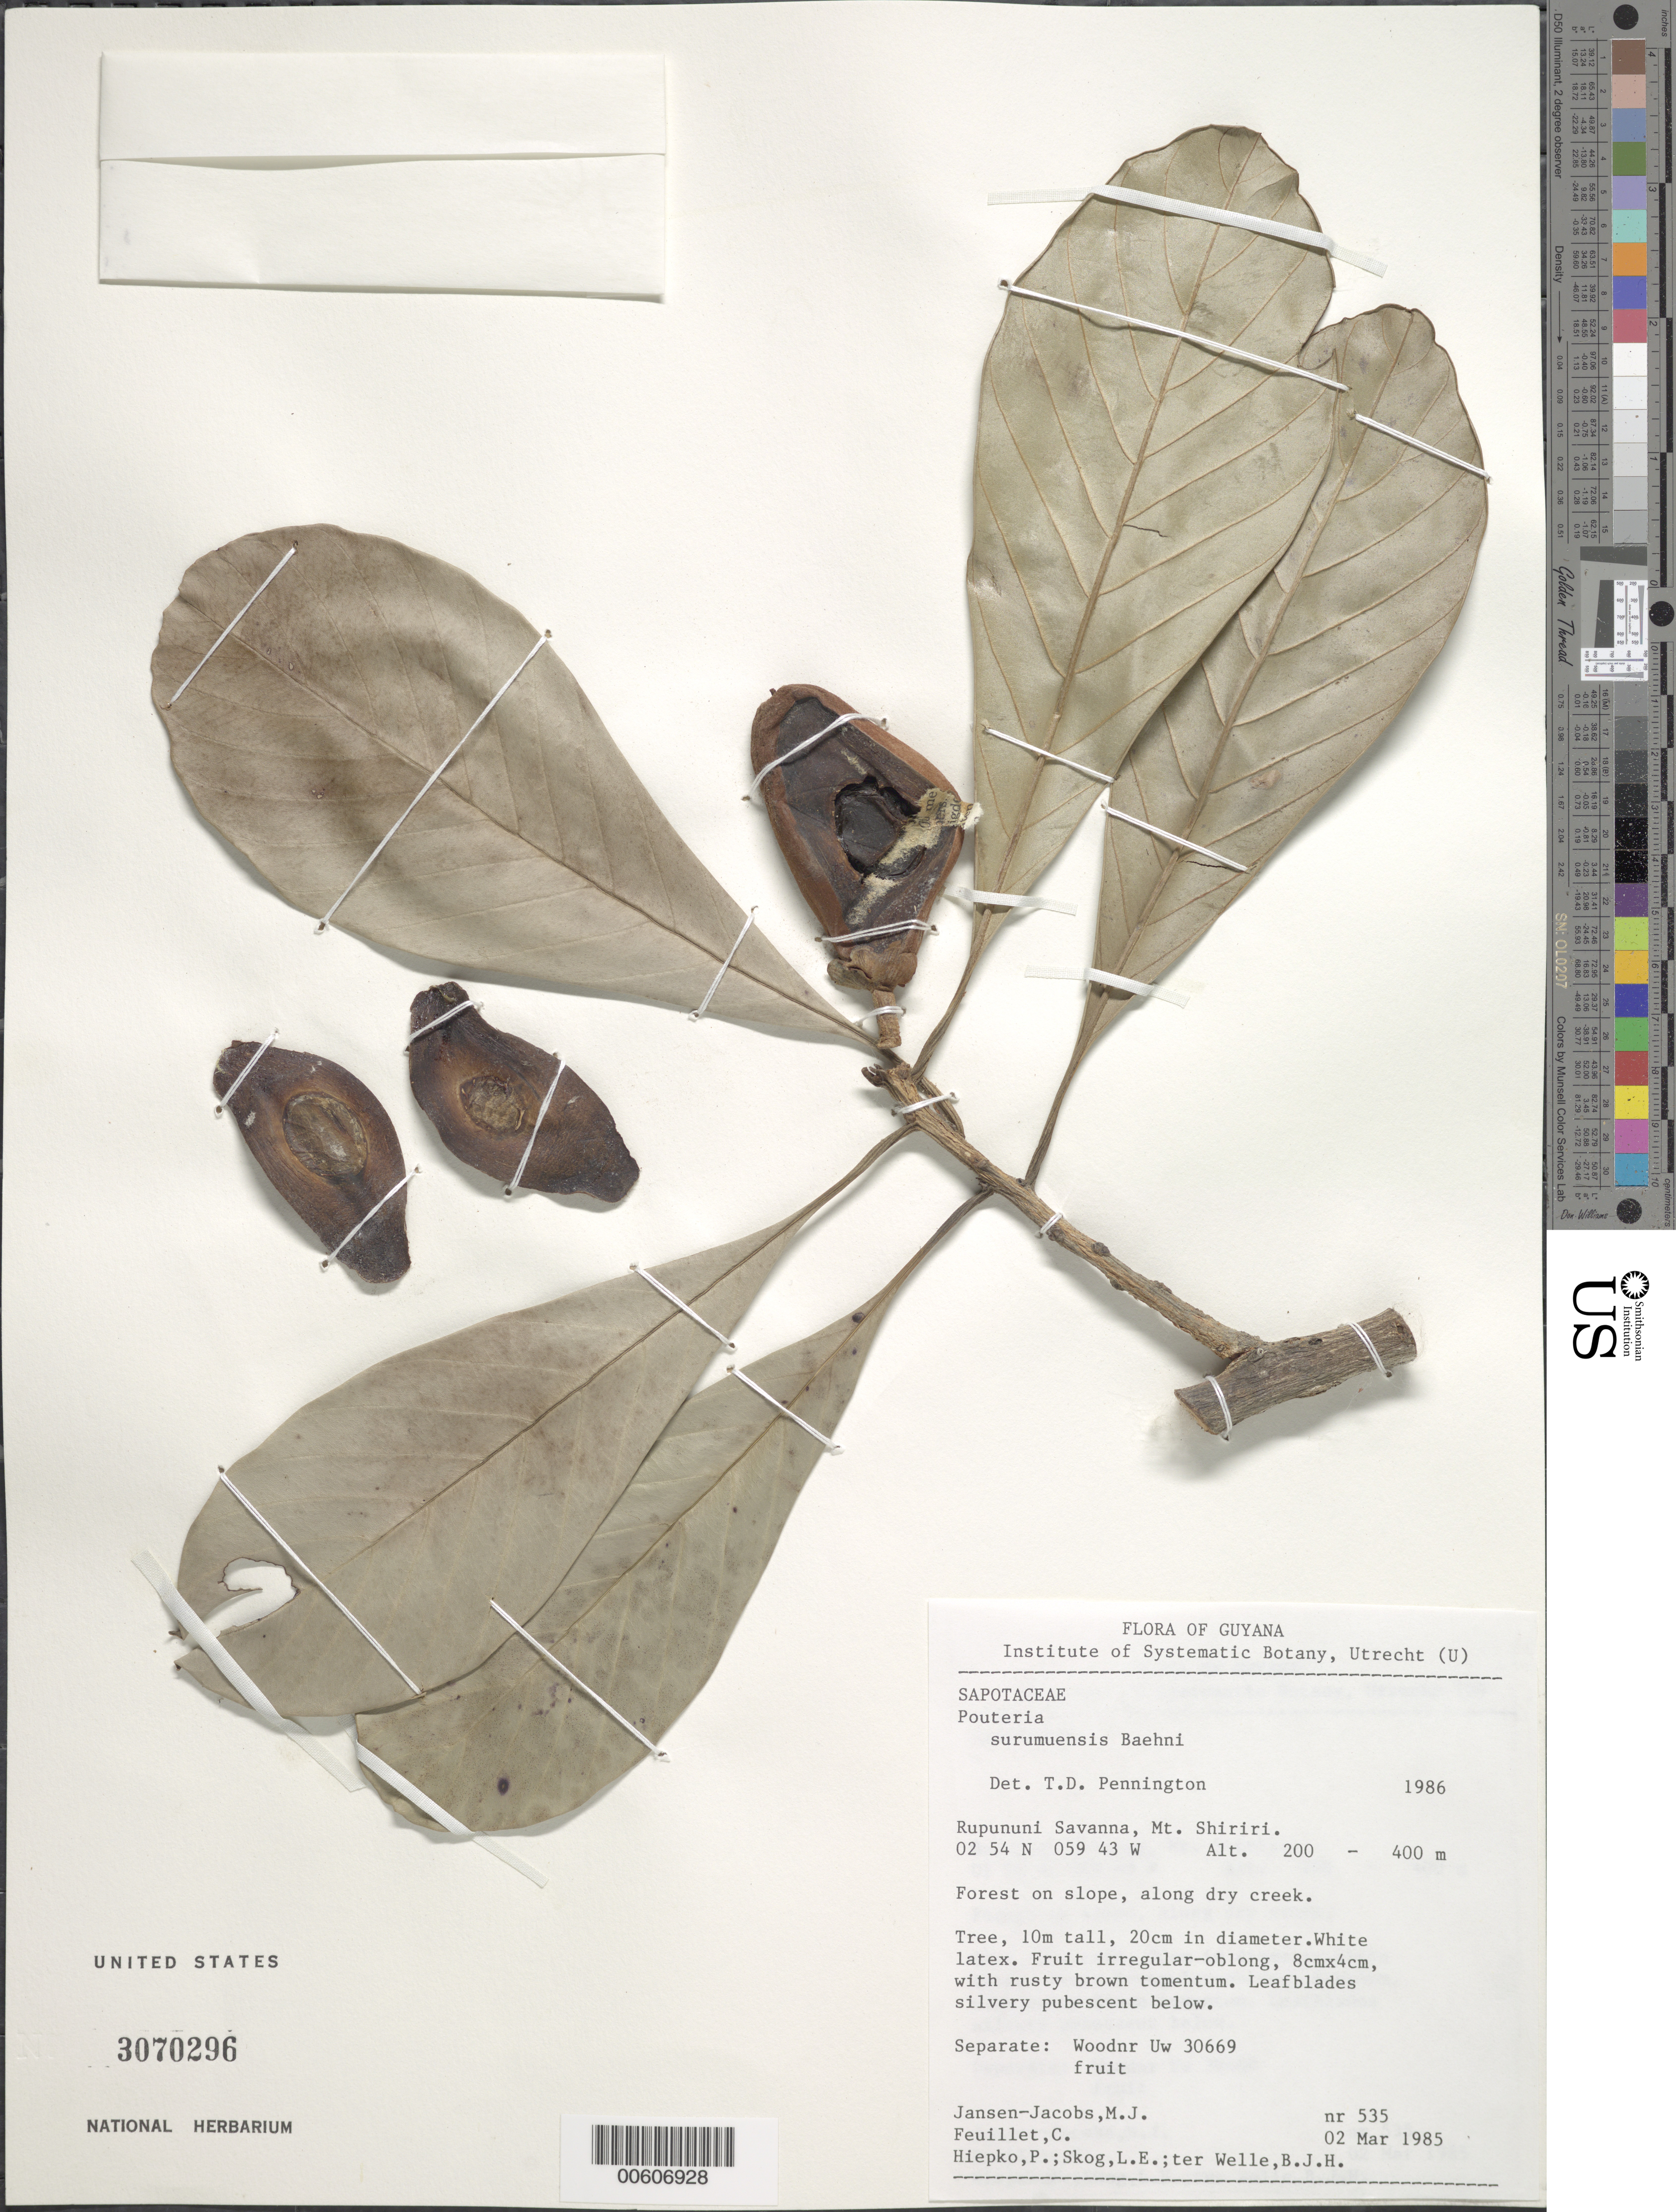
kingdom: Plantae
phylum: Tracheophyta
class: Magnoliopsida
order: Ericales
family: Sapotaceae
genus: Pouteria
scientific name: Pouteria surumuensis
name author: Baehni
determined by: Pennington, T. D., (K)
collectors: M. J. Jansen-Jacobs, C. Feuillet, P. H. Hiepko, L. E. Skog & B. Welle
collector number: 535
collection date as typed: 2-Mar-85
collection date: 1985-03-02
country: Guyana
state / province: U. Takutu-U. Essequibo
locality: Rupununi Savanna, Mt. Shiriri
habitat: Forest on slope, along dry creek.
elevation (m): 200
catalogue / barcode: US 3070296